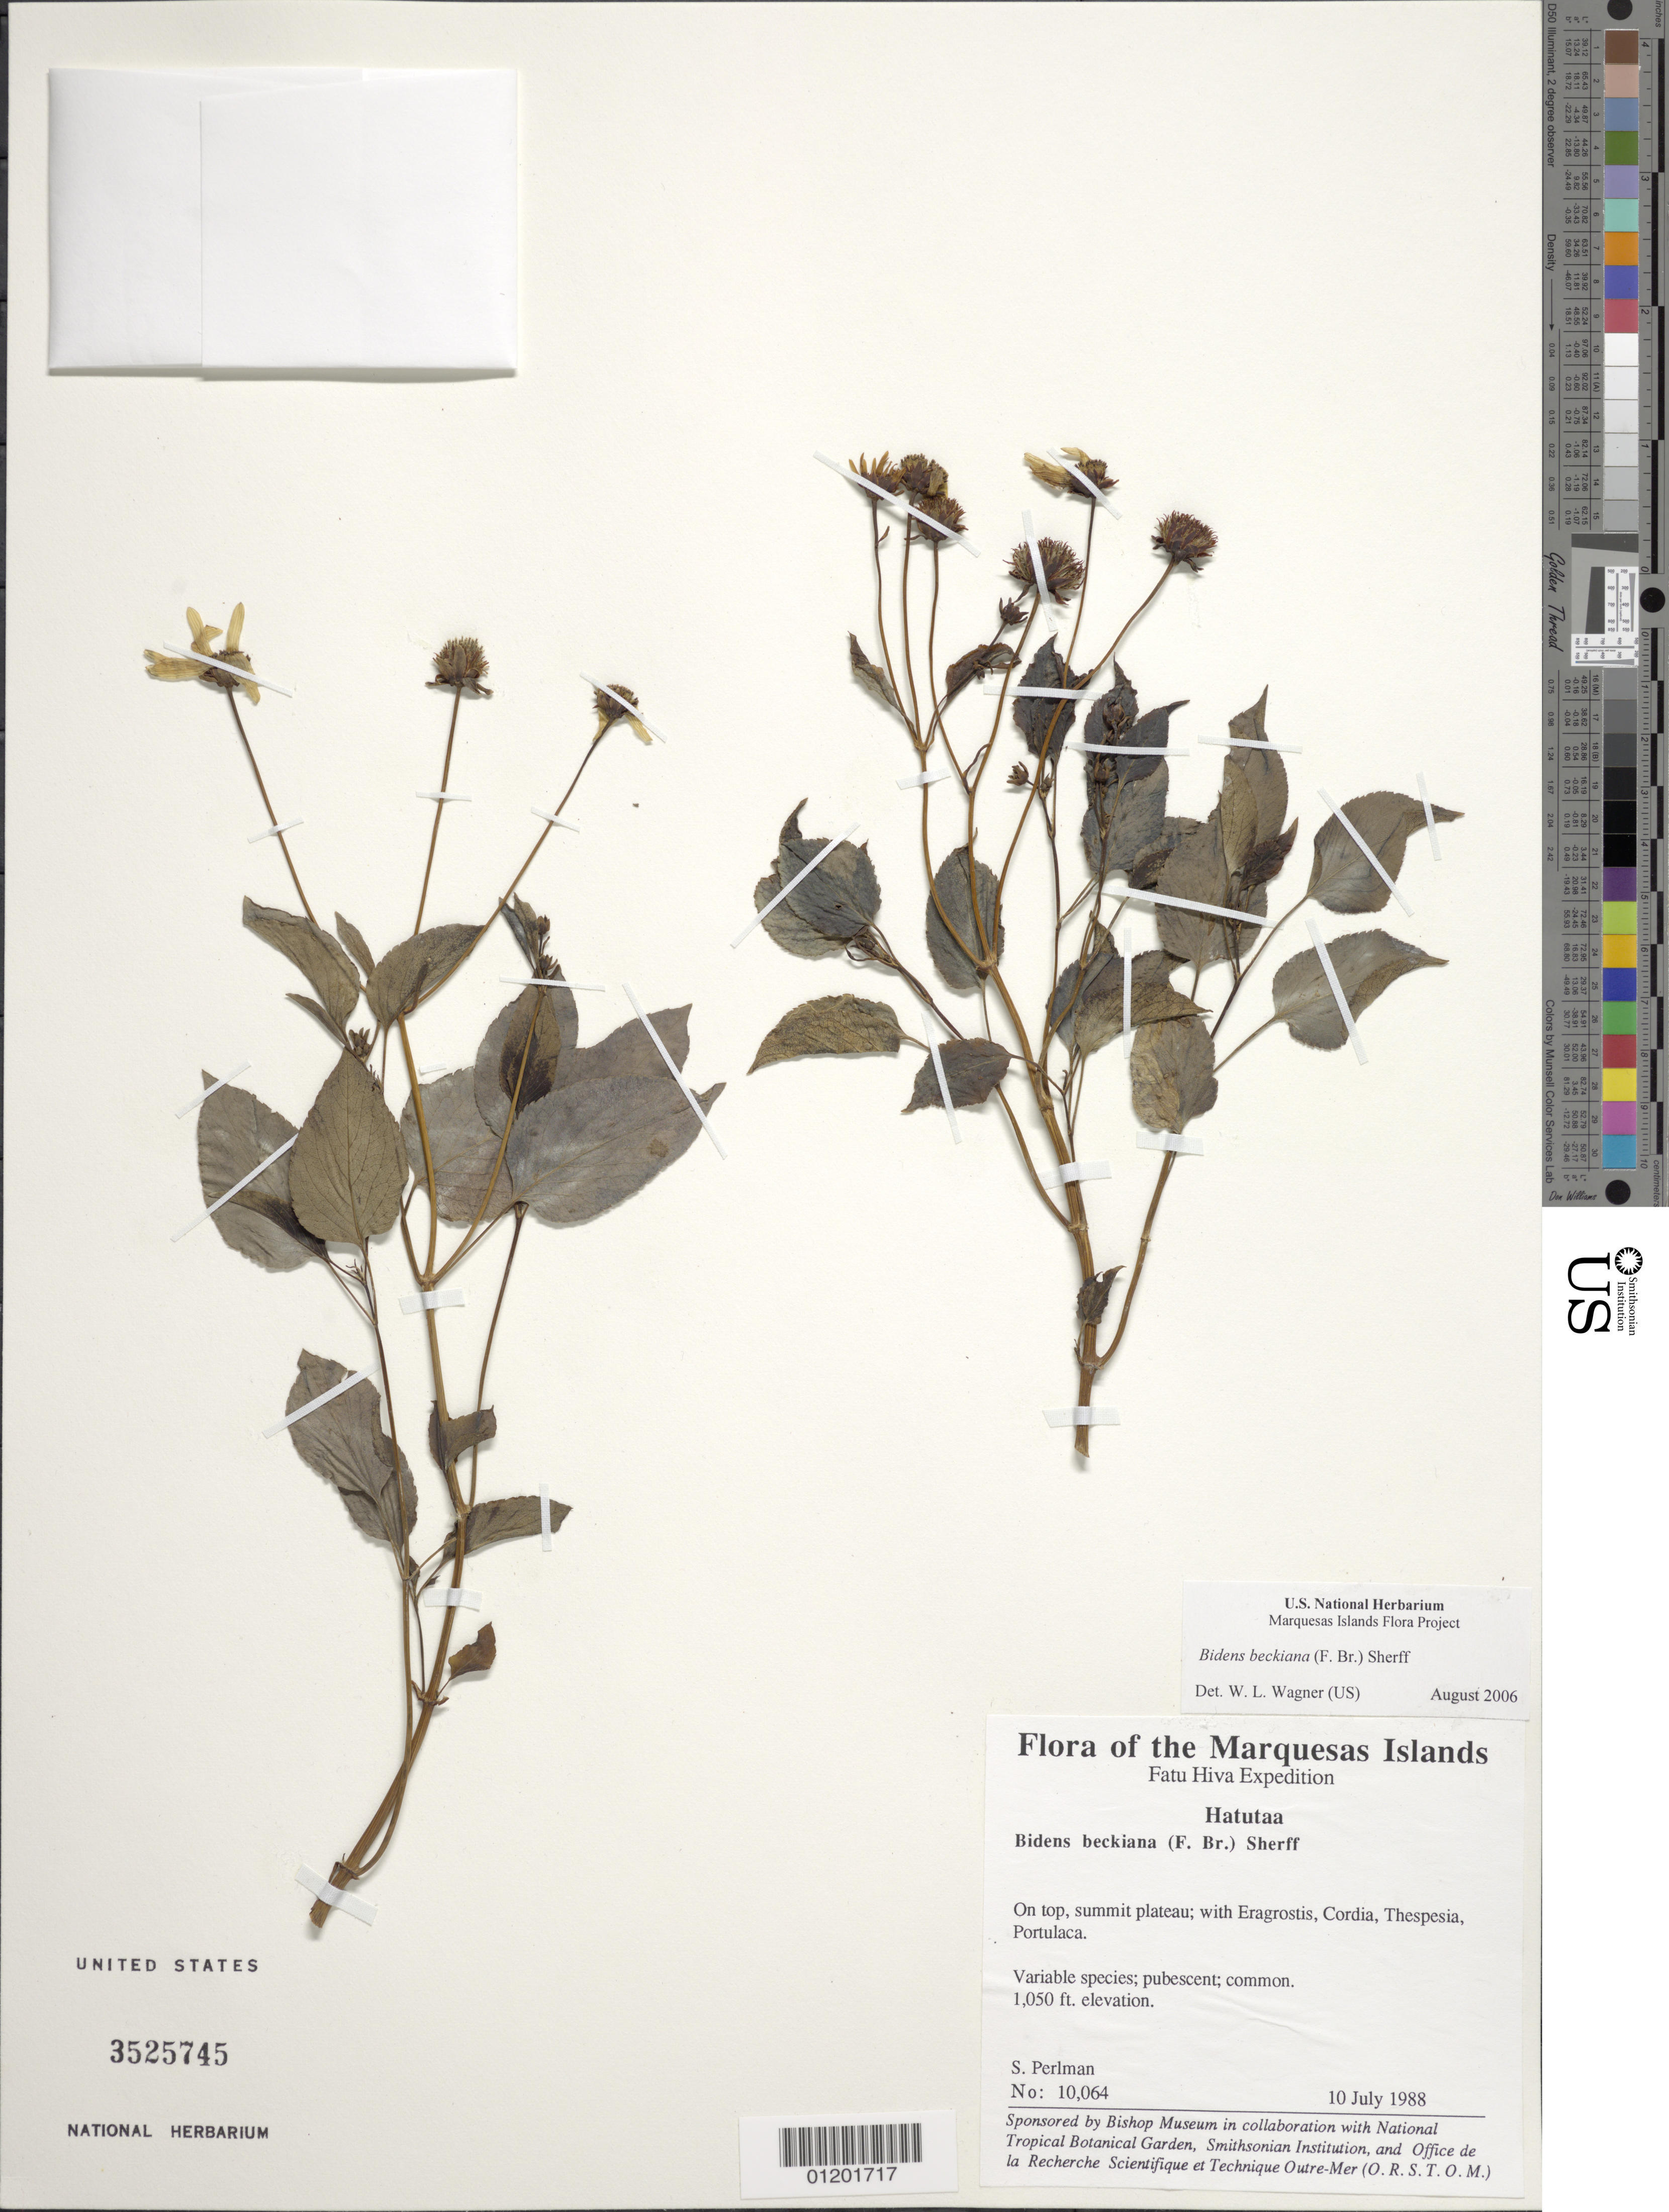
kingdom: Plantae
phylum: Tracheophyta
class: Magnoliopsida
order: Asterales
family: Asteraceae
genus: Bidens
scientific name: Bidens beckiana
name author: (F. Br.) Sherff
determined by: Wagner, W. L., (BOT), Smithsonian Institution - National Museum of Natural History (UNITED STATES)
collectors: S. P. Perlman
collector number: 10064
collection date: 1988-07-10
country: French Polynesia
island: Hatutaa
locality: On top, summit plateau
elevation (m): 320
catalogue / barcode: US 3525745